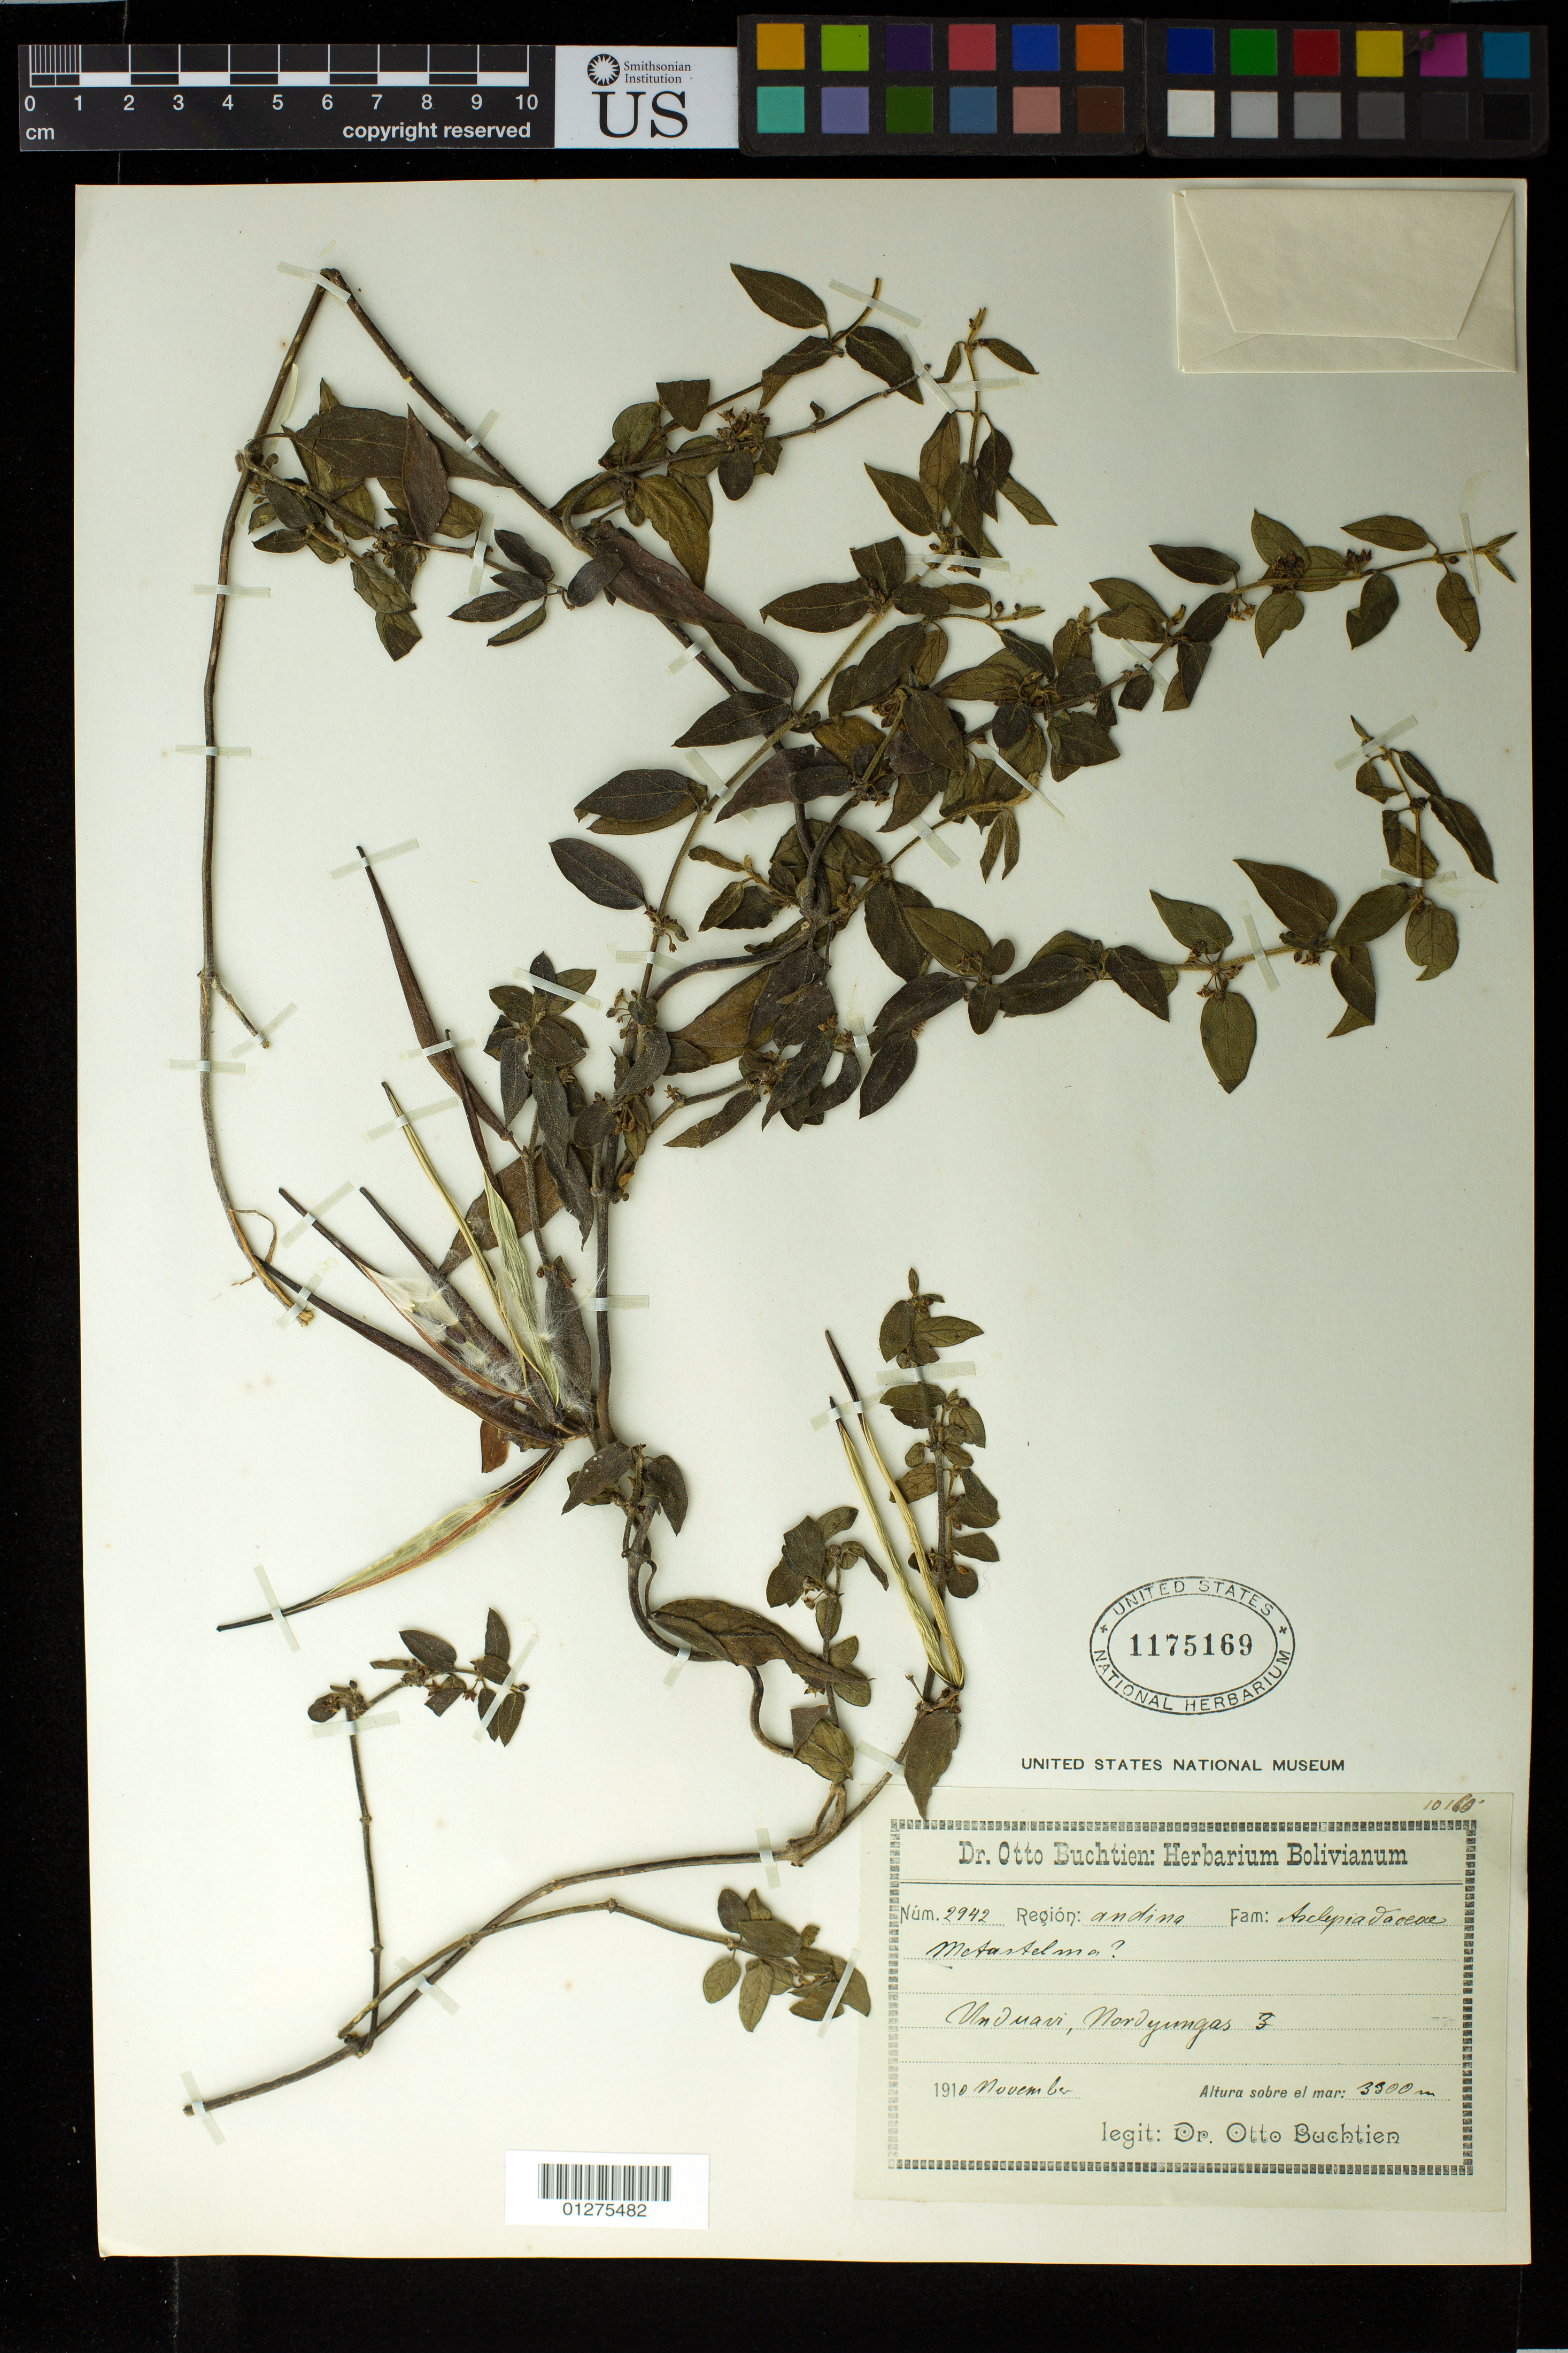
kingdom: Plantae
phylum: Tracheophyta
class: Magnoliopsida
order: Gentianales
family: Apocynaceae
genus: Metastelma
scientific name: Metastelma sp.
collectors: O. Buchtien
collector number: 2942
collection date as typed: Nov 1910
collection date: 1910-11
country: Bolivia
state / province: La Paz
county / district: Nor Yungas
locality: Unduavi.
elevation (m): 3300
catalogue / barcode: US 1175169